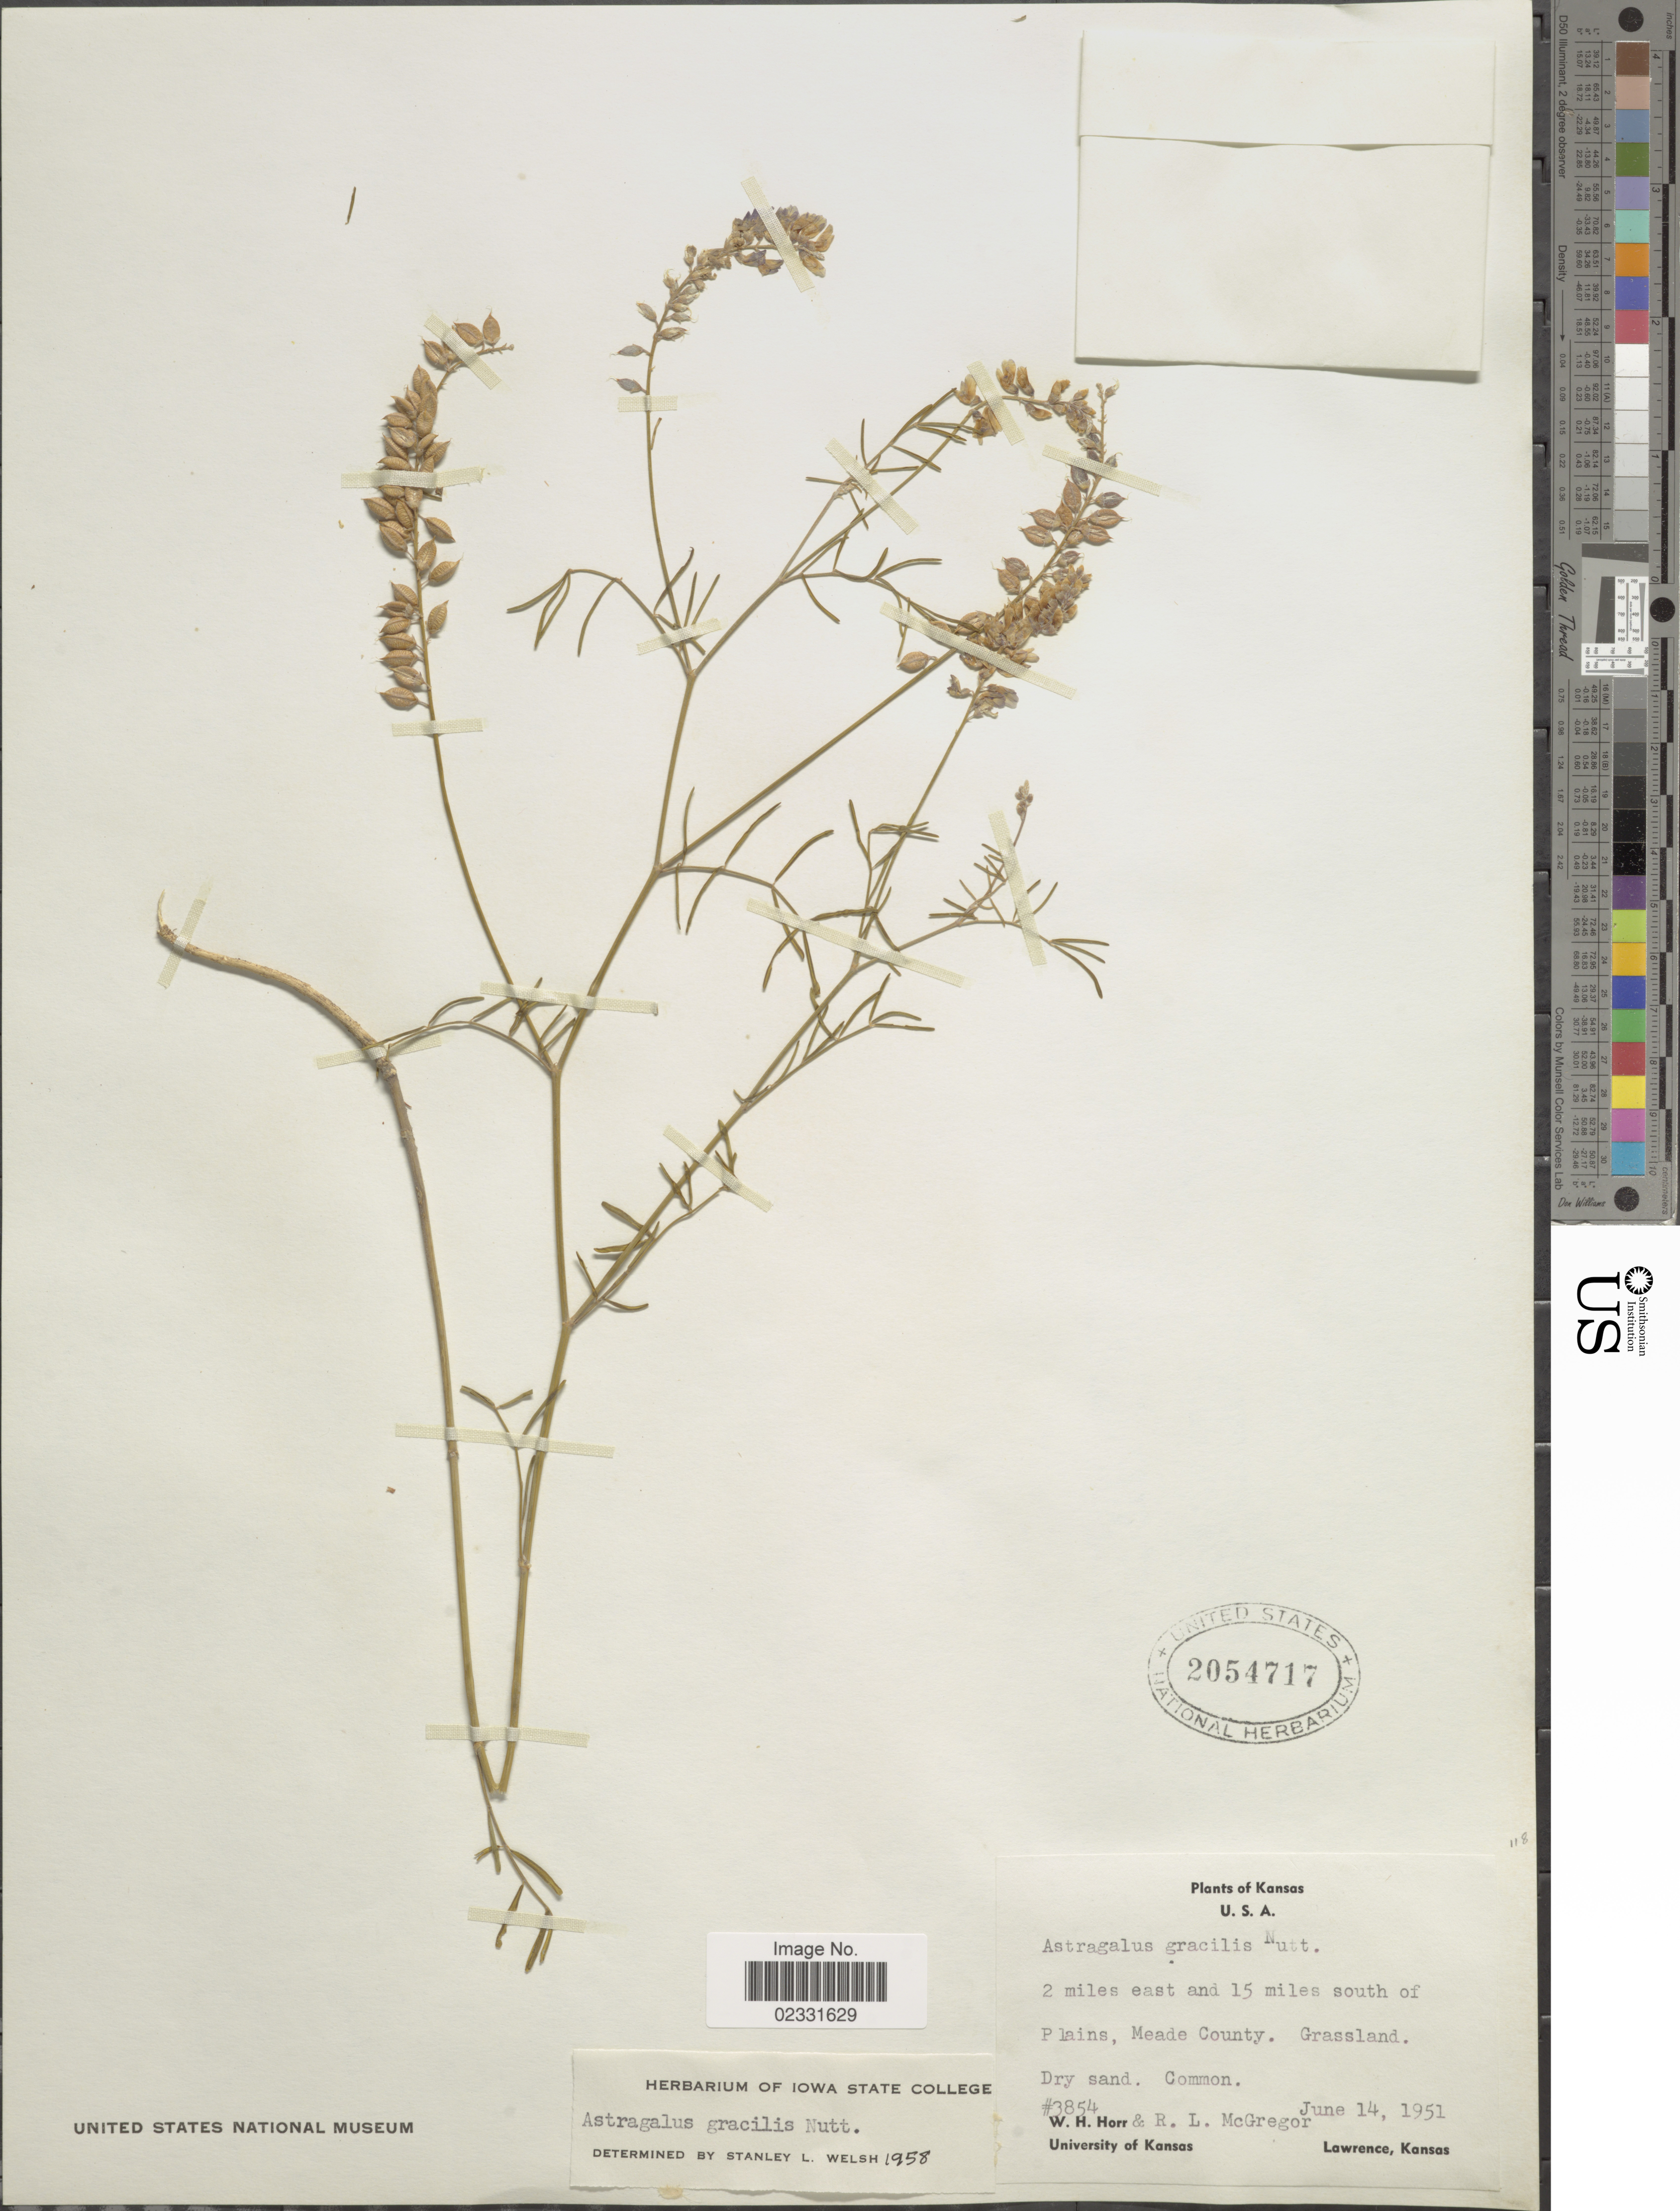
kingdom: Plantae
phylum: Tracheophyta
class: Magnoliopsida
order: Fabales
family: Fabaceae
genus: Astragalus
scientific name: Astragalus gracilis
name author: Nutt.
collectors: W. H. Horr & R. McGregor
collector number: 3854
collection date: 1951-06-14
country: United States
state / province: Kansas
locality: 2 miles east and 15 miles south of Plains, Meade County, Grassland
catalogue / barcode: US 2054717